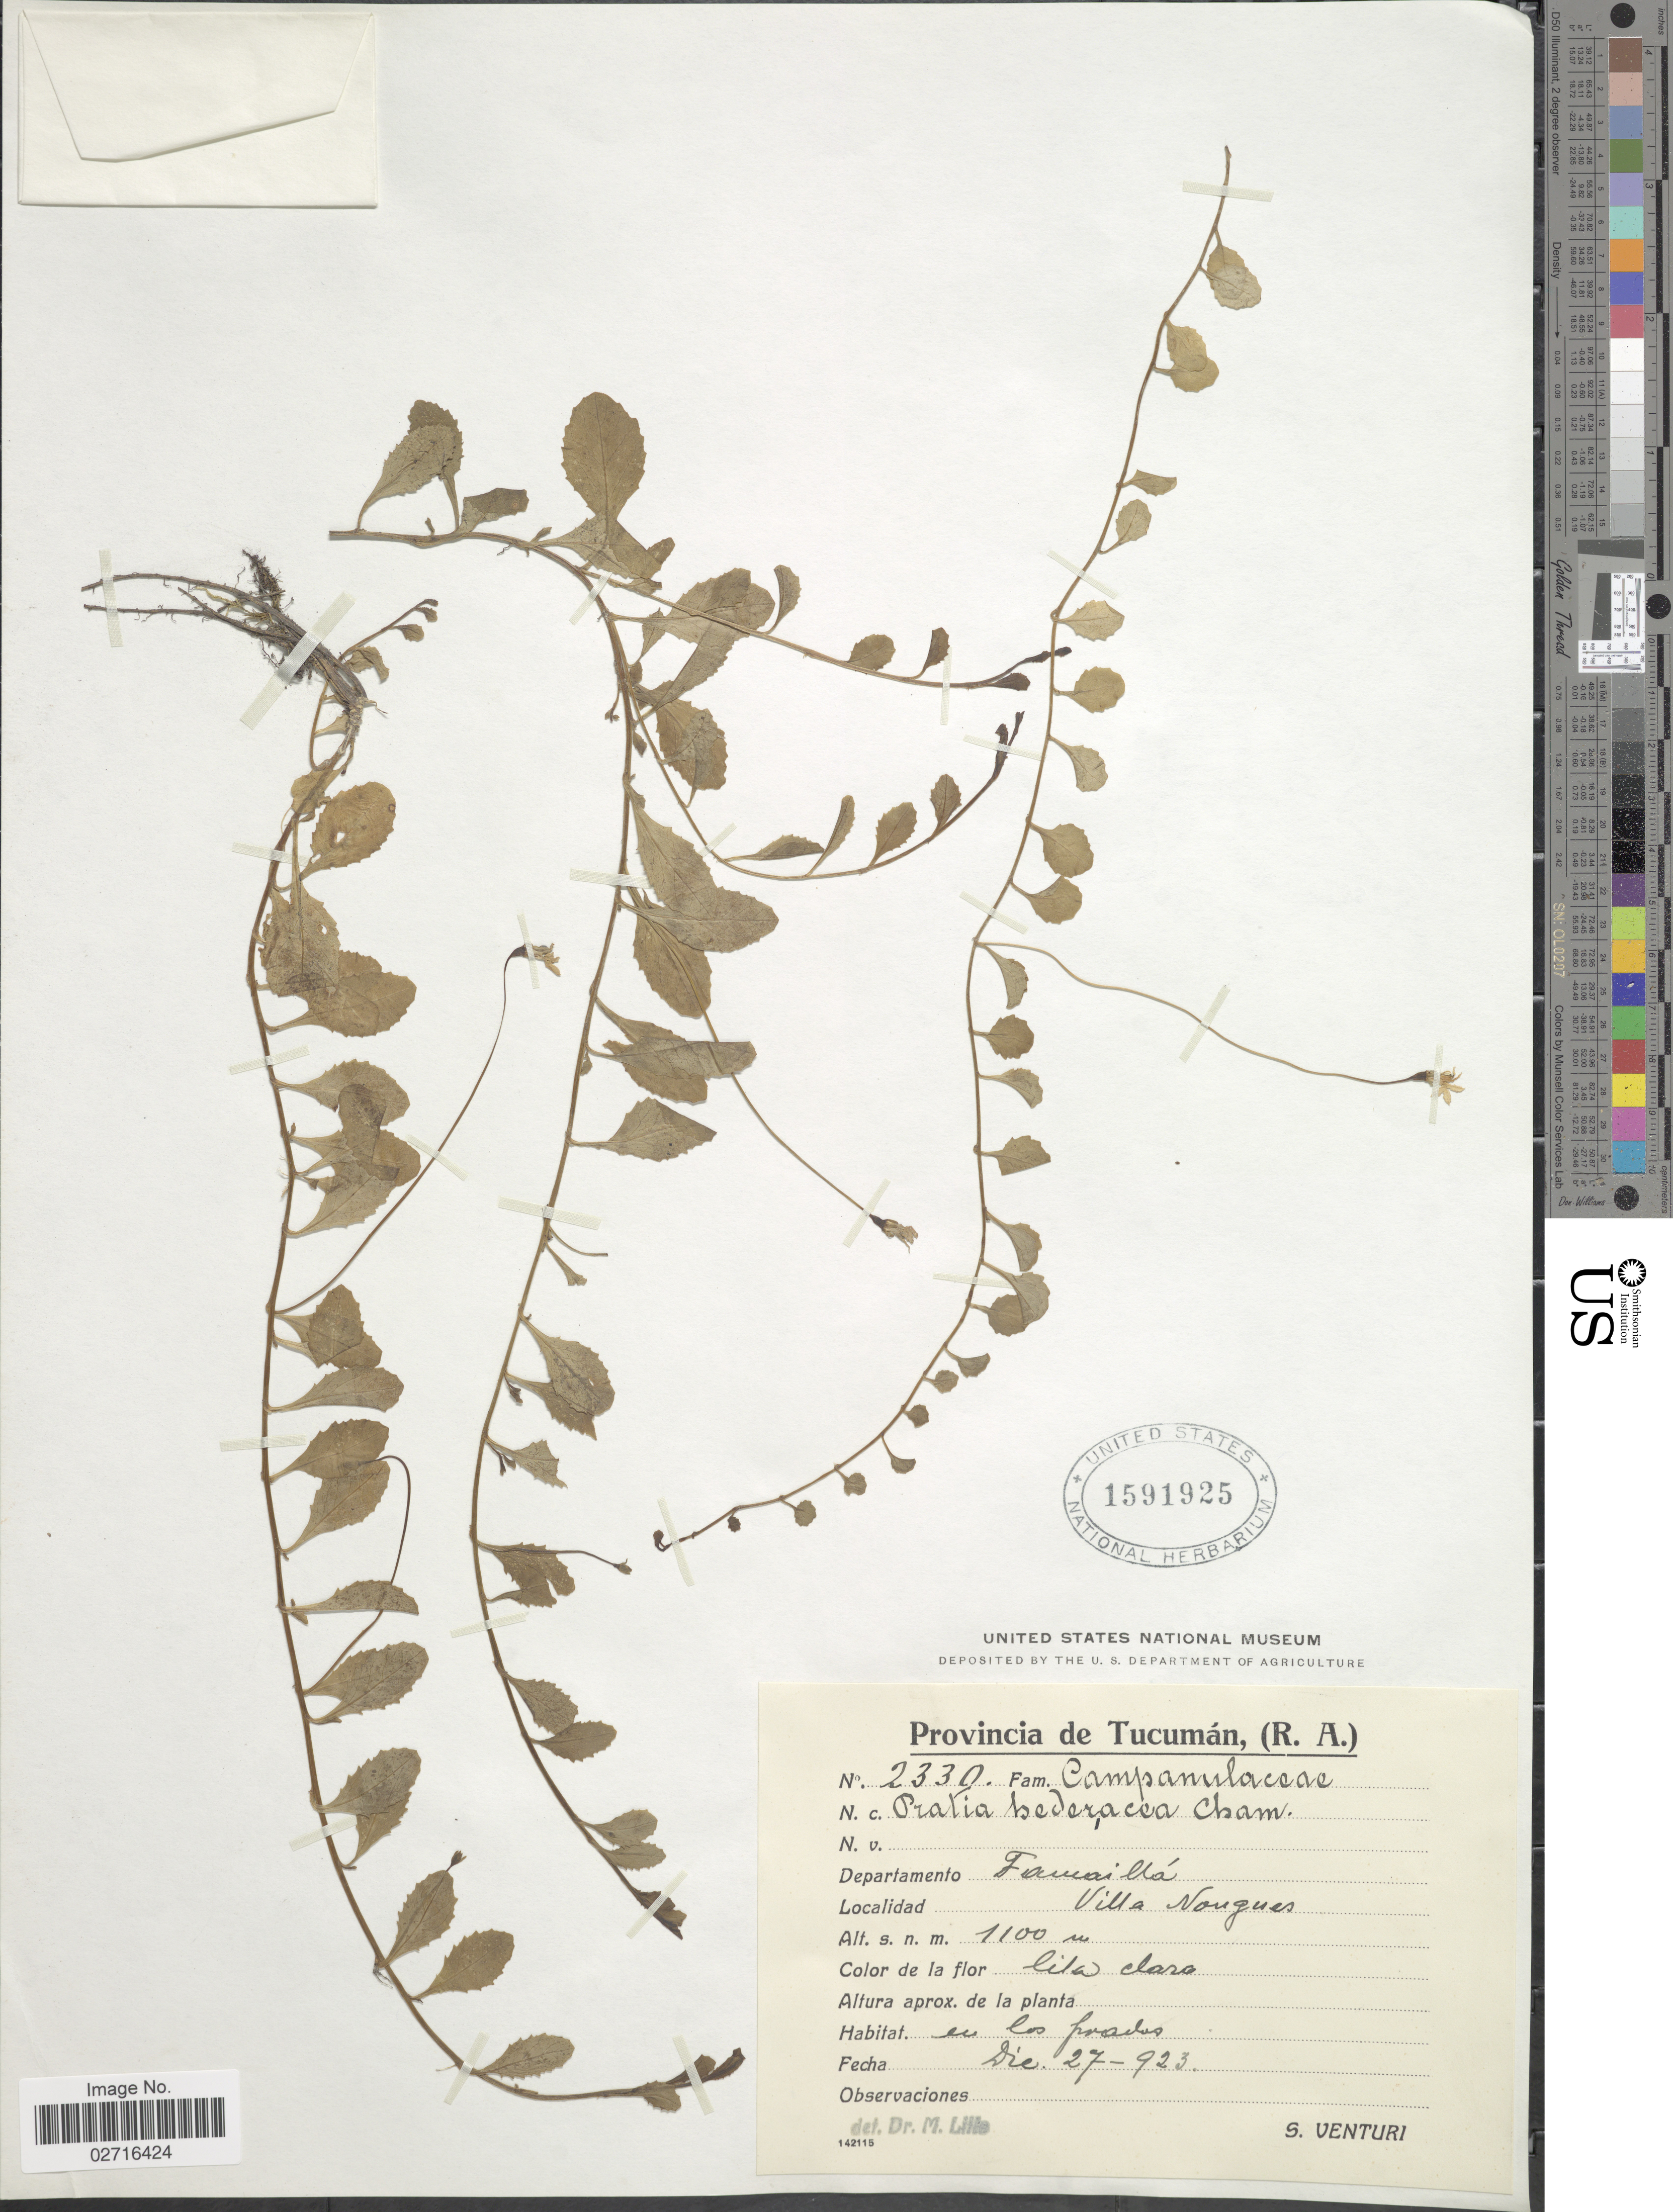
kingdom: Plantae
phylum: Tracheophyta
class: Magnoliopsida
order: Asterales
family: Campanulaceae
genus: Pratia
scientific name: Pratia hederacea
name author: (Cham.) G. Don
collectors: S. Venturi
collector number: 2330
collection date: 1923-12-27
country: Argentina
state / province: Tucuman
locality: Provincia de Tucuman, (R.A.), Departamento Famaillá, Villa Nougues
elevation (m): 1100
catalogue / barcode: US 1591925